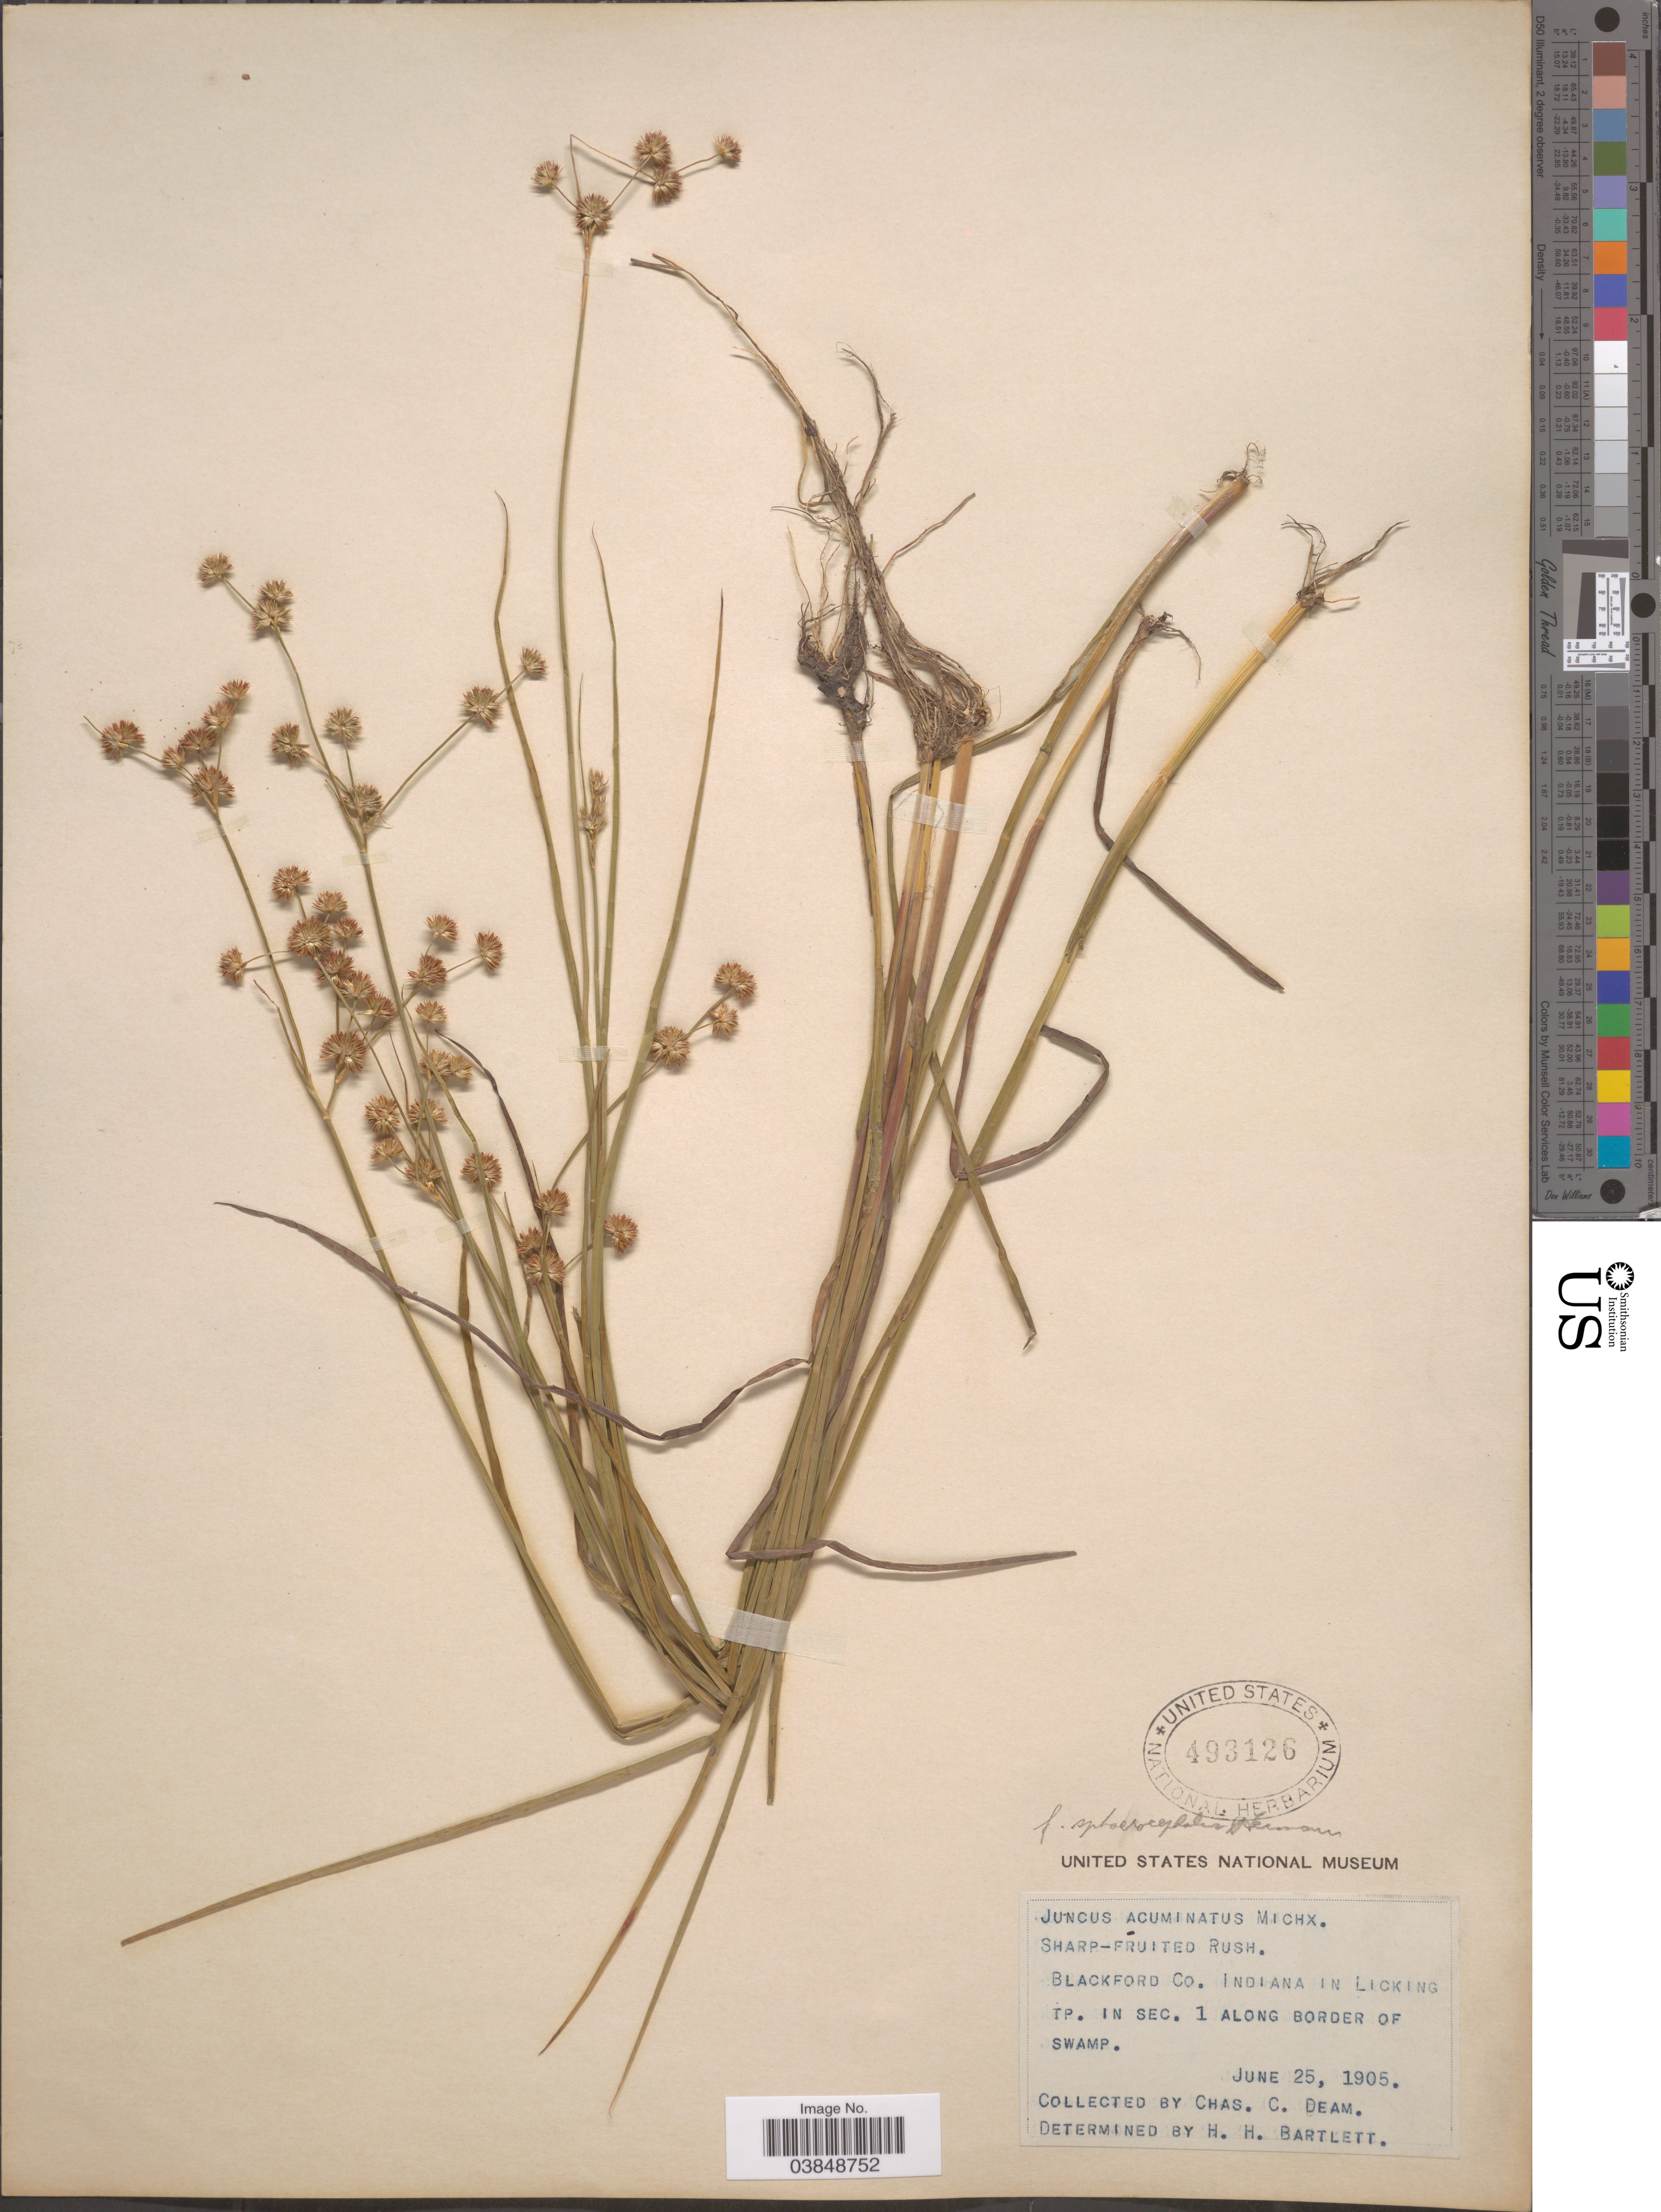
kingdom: Plantae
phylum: Tracheophyta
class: Liliopsida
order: Poales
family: Juncaceae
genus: Juncus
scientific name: Juncus acuminatus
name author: Michx.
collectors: C. C. Deam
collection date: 1905-06-25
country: United States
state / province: Indiana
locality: Blackford Co. Indiana in Licking Tp. in sec. 1 along border of swamp.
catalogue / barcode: US 493126